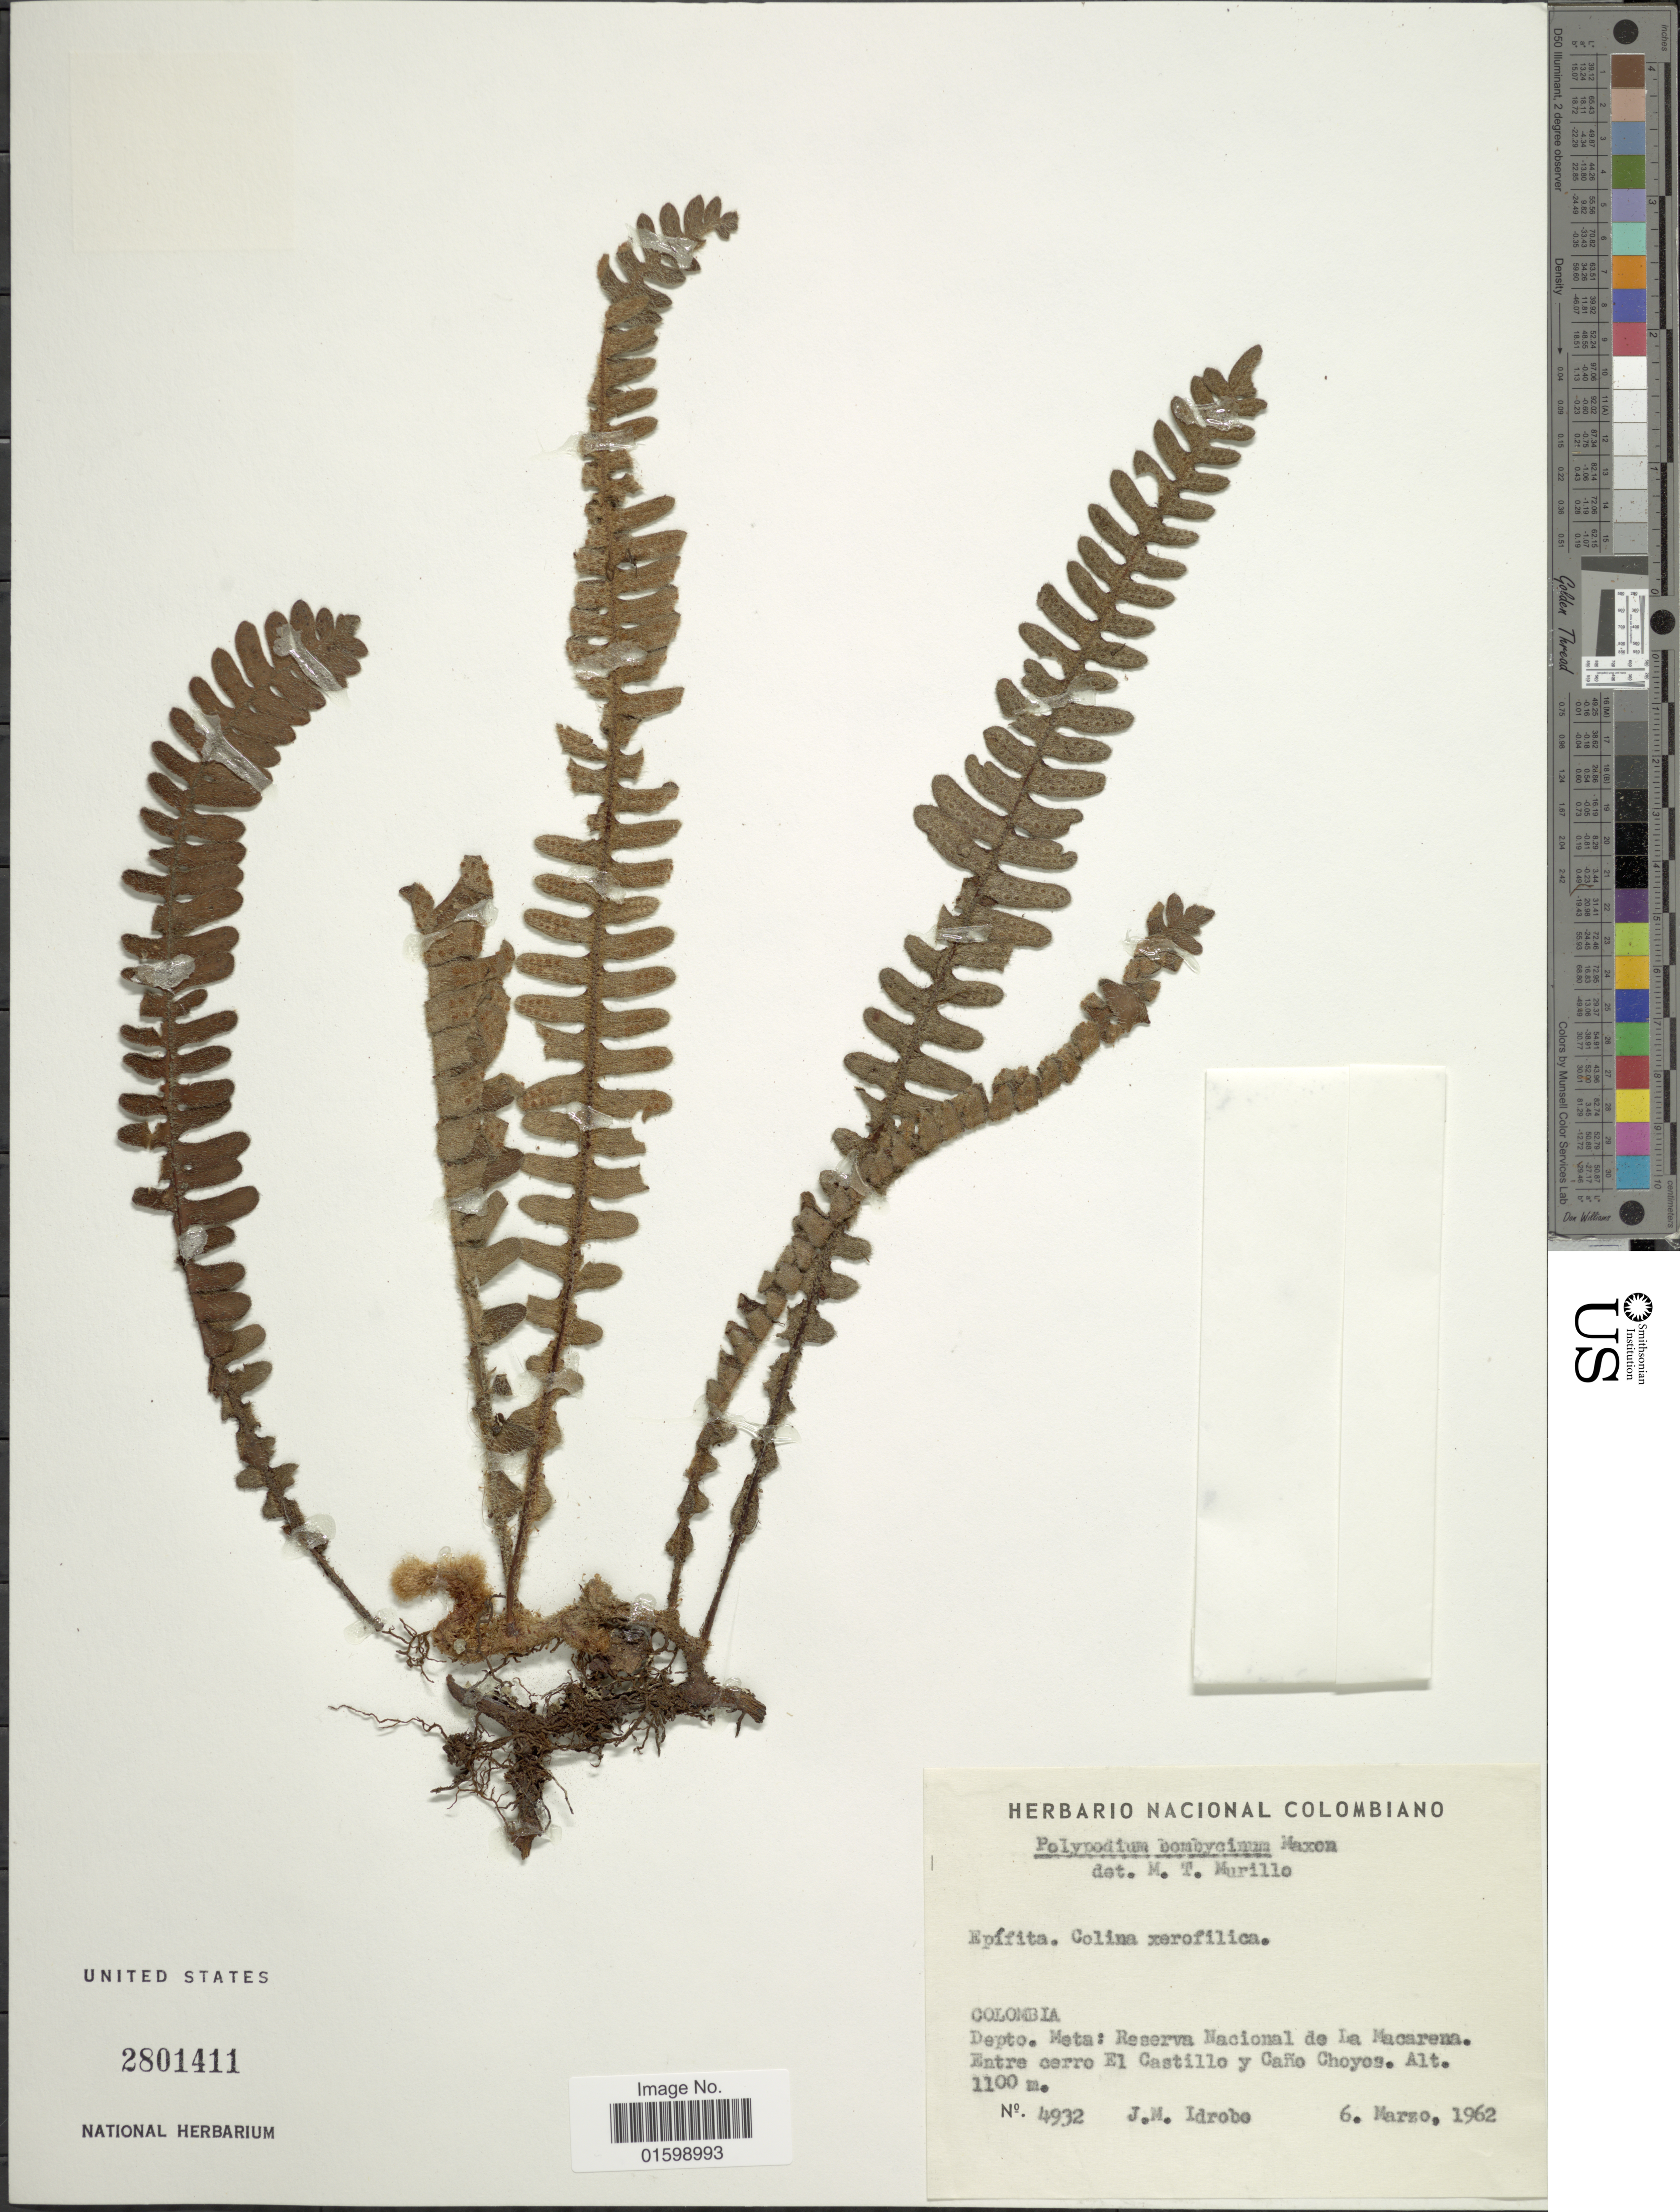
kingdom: Plantae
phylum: Tracheophyta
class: Polypodiopsida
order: Polypodiales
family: Polypodiaceae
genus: Pleopeltis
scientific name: Pleopeltis bombycina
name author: (Maxon) A.R. Sm.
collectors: J. M. Idrobo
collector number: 4932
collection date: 1962-03-06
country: Colombia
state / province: Meta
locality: Reserva Nacional de La Macarena, entre cerro El Castillo y Caño Choyes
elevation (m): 1100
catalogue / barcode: US 2801411